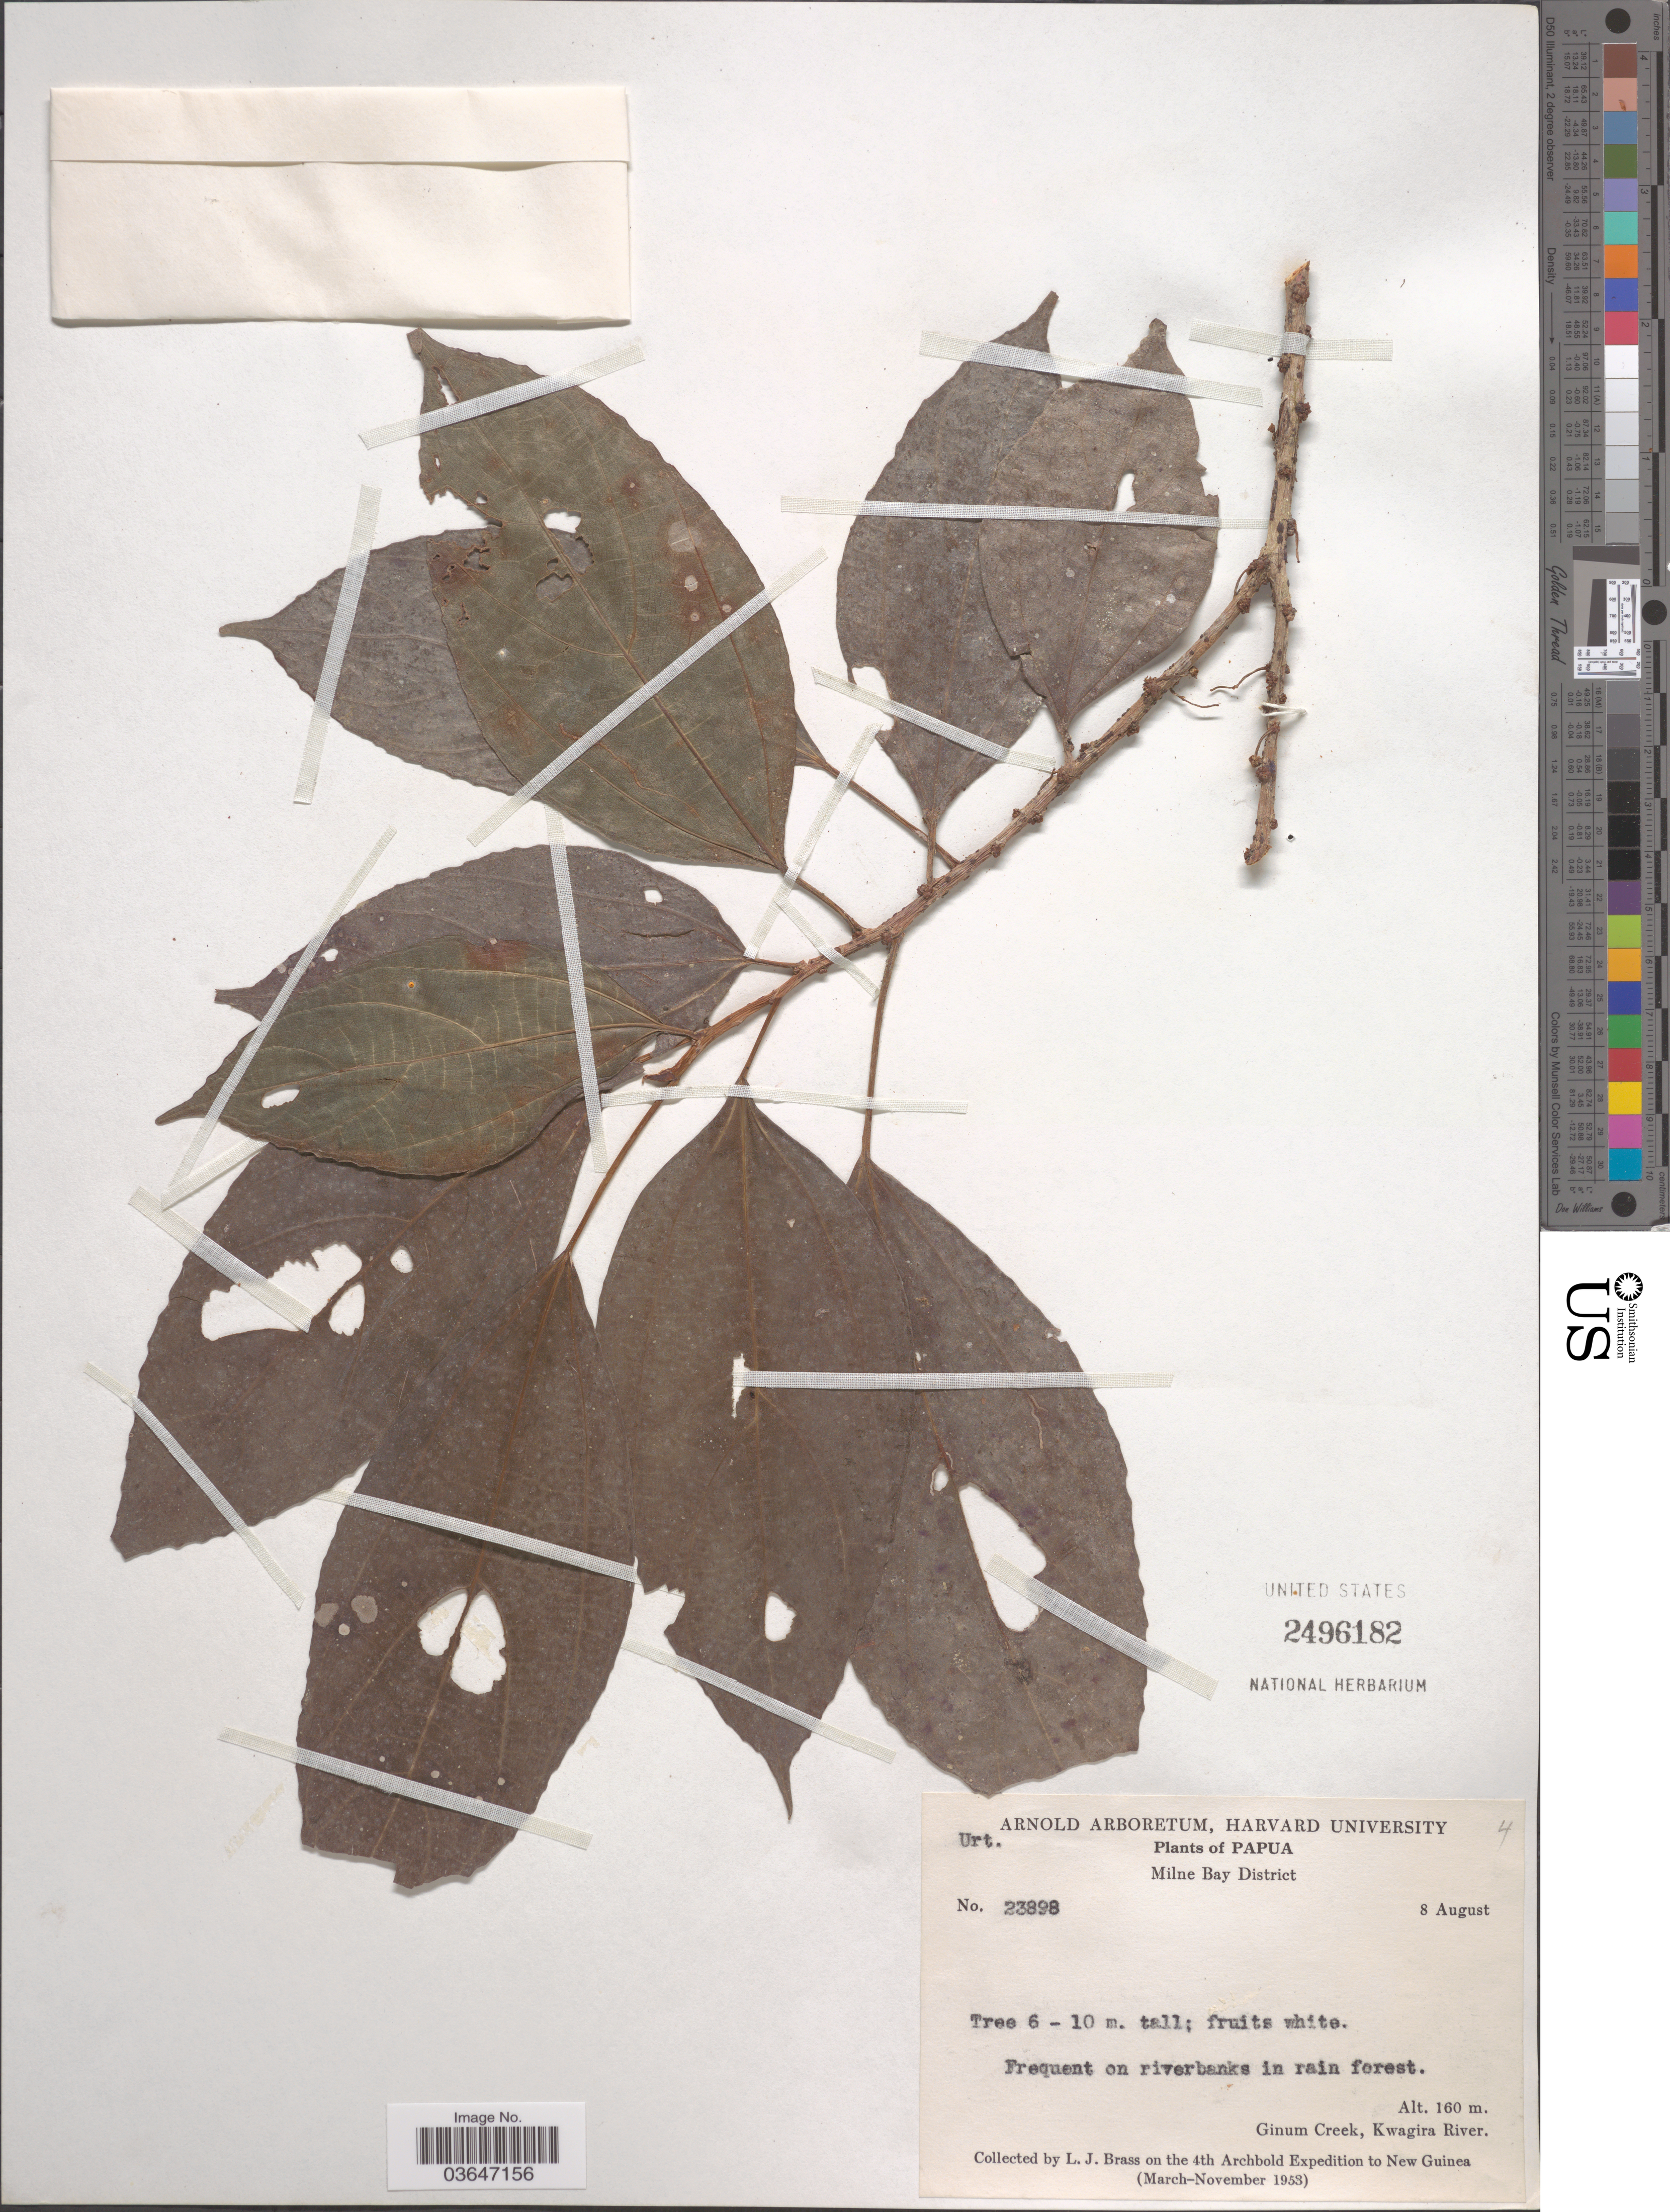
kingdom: Plantae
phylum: Tracheophyta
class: Magnoliopsida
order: Proteales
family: Proteaceae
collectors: L. J. Brass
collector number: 23898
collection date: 1953-08-08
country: Papua New Guinea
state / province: Milne Bay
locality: Papua. Milne Bay District. Ginum Creek, Kwagira River. New Guinea.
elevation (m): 160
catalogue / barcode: US 2496182